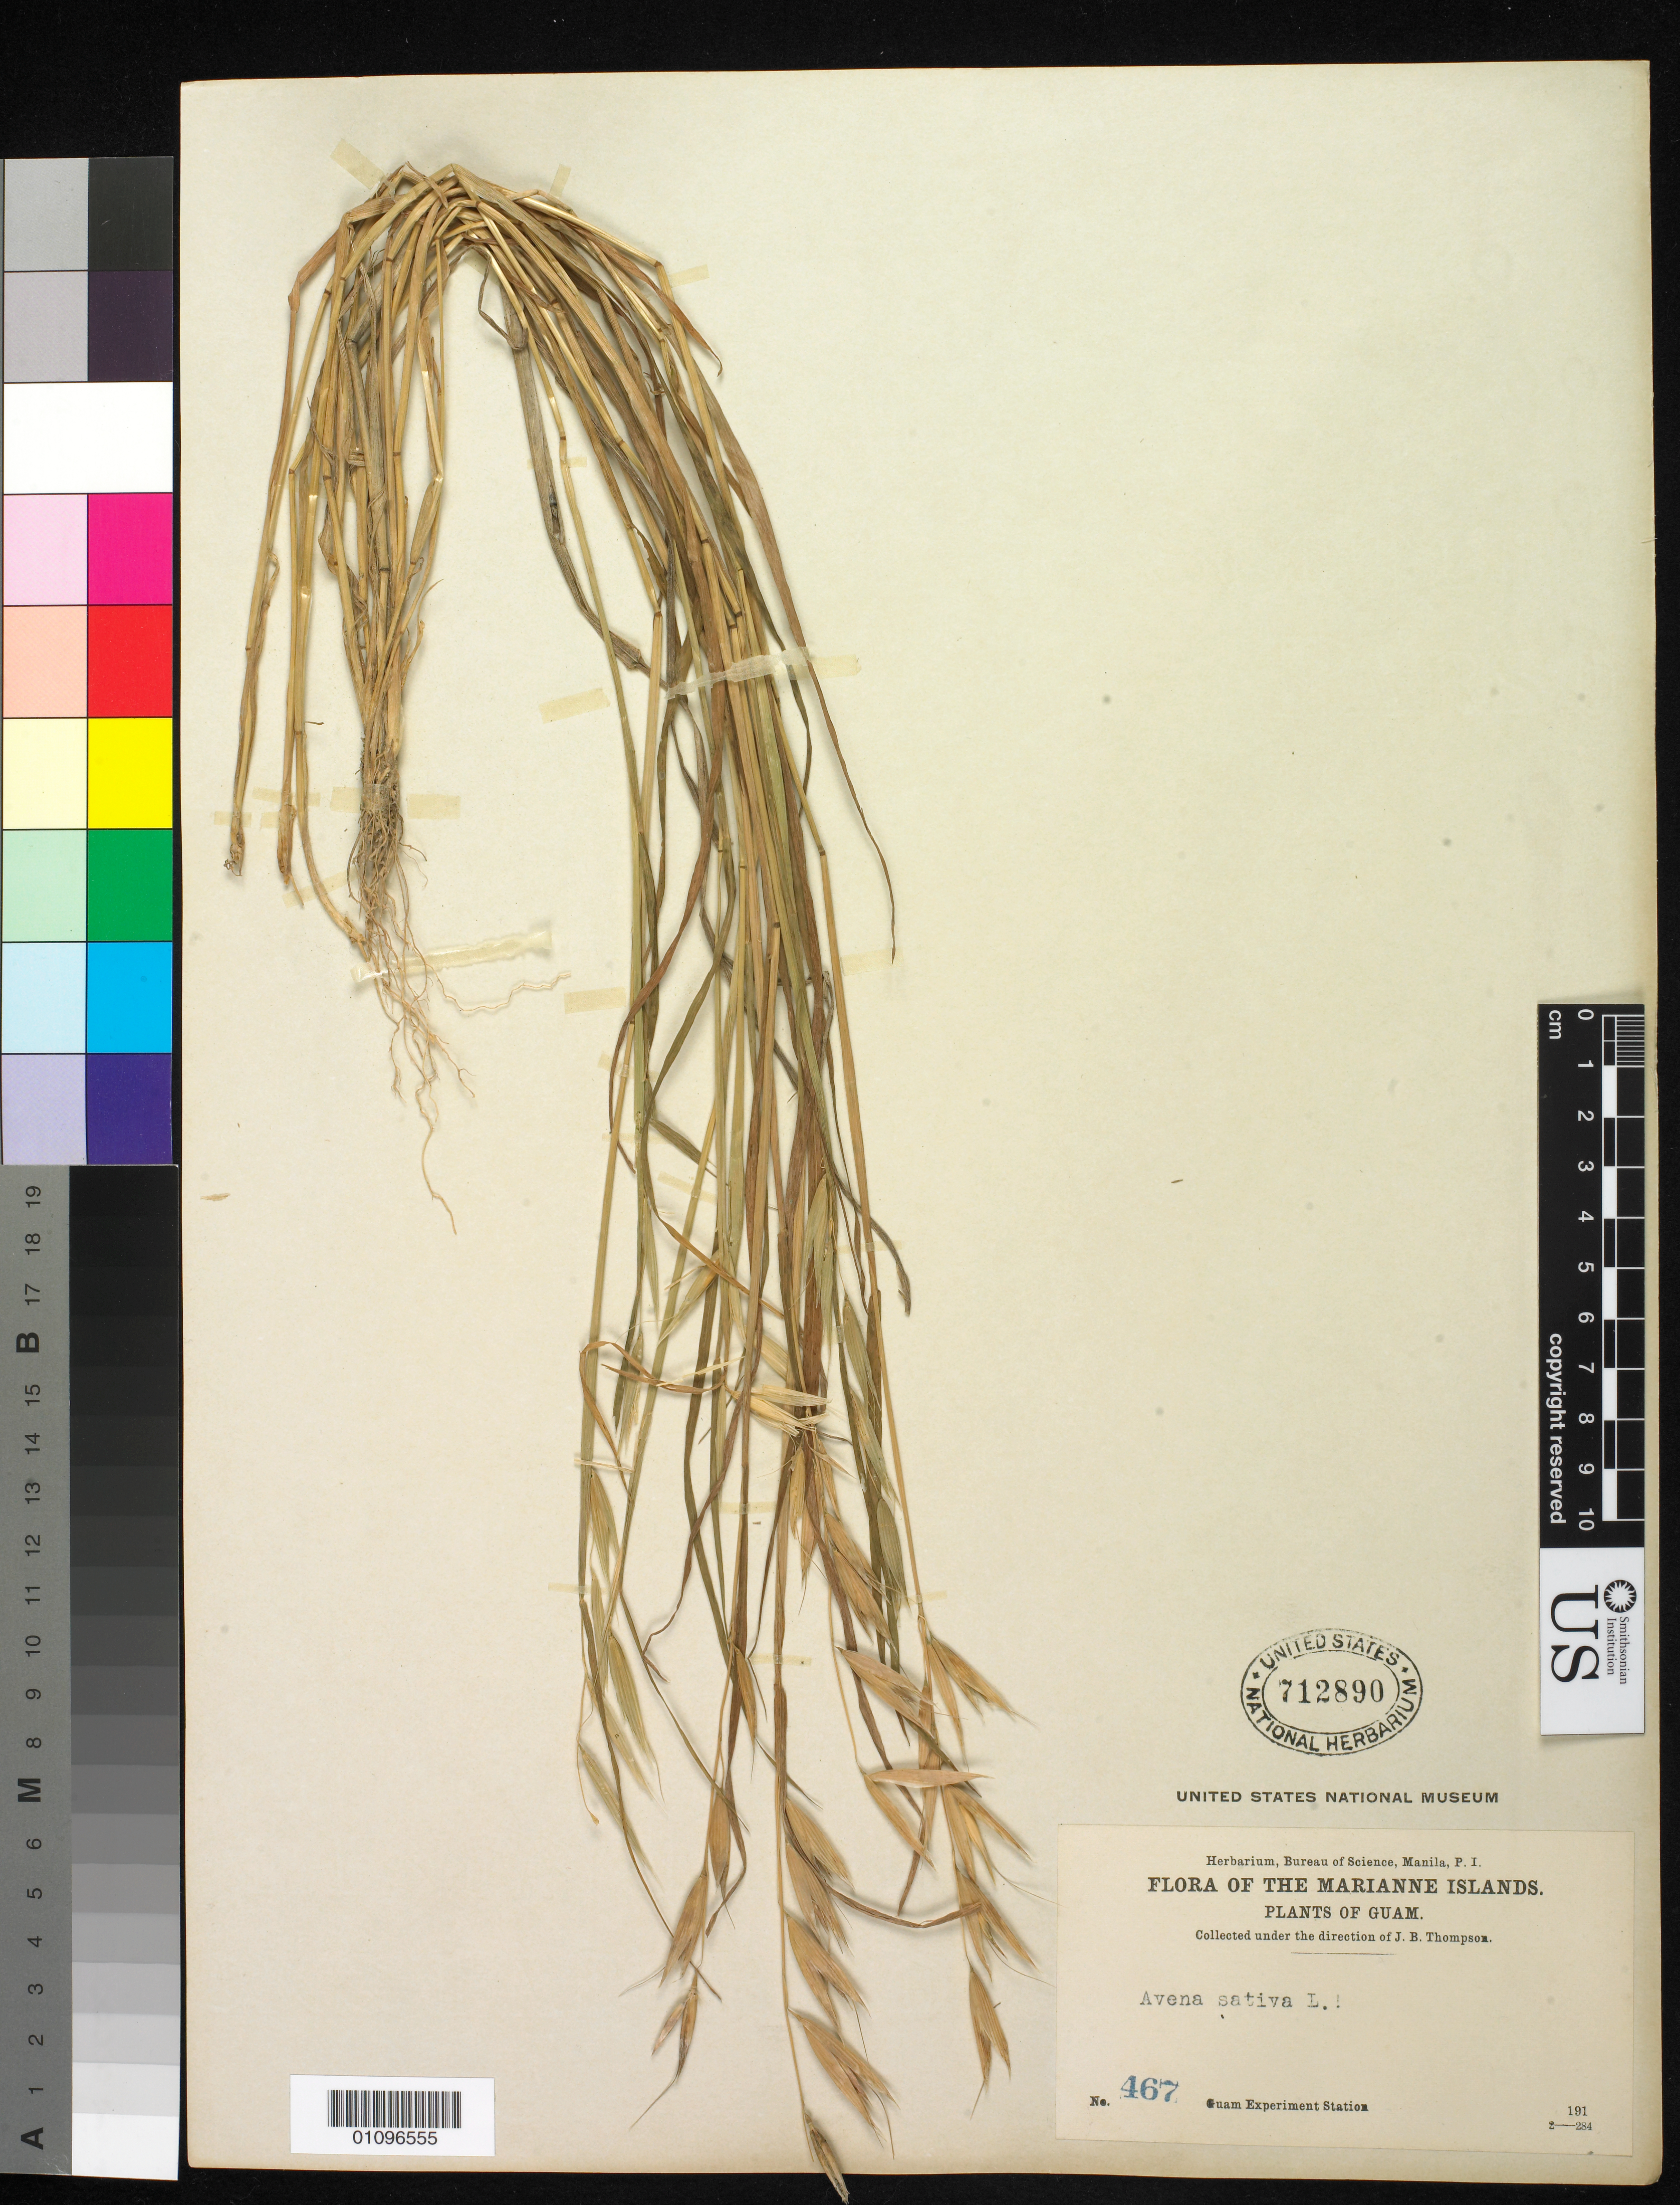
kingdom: Plantae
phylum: Tracheophyta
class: Liliopsida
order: Poales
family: Poaceae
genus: Avena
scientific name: Avena sativa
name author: L.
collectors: J. B. Thompson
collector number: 467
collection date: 1910/1919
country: Guam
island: Guam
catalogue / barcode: US 712890